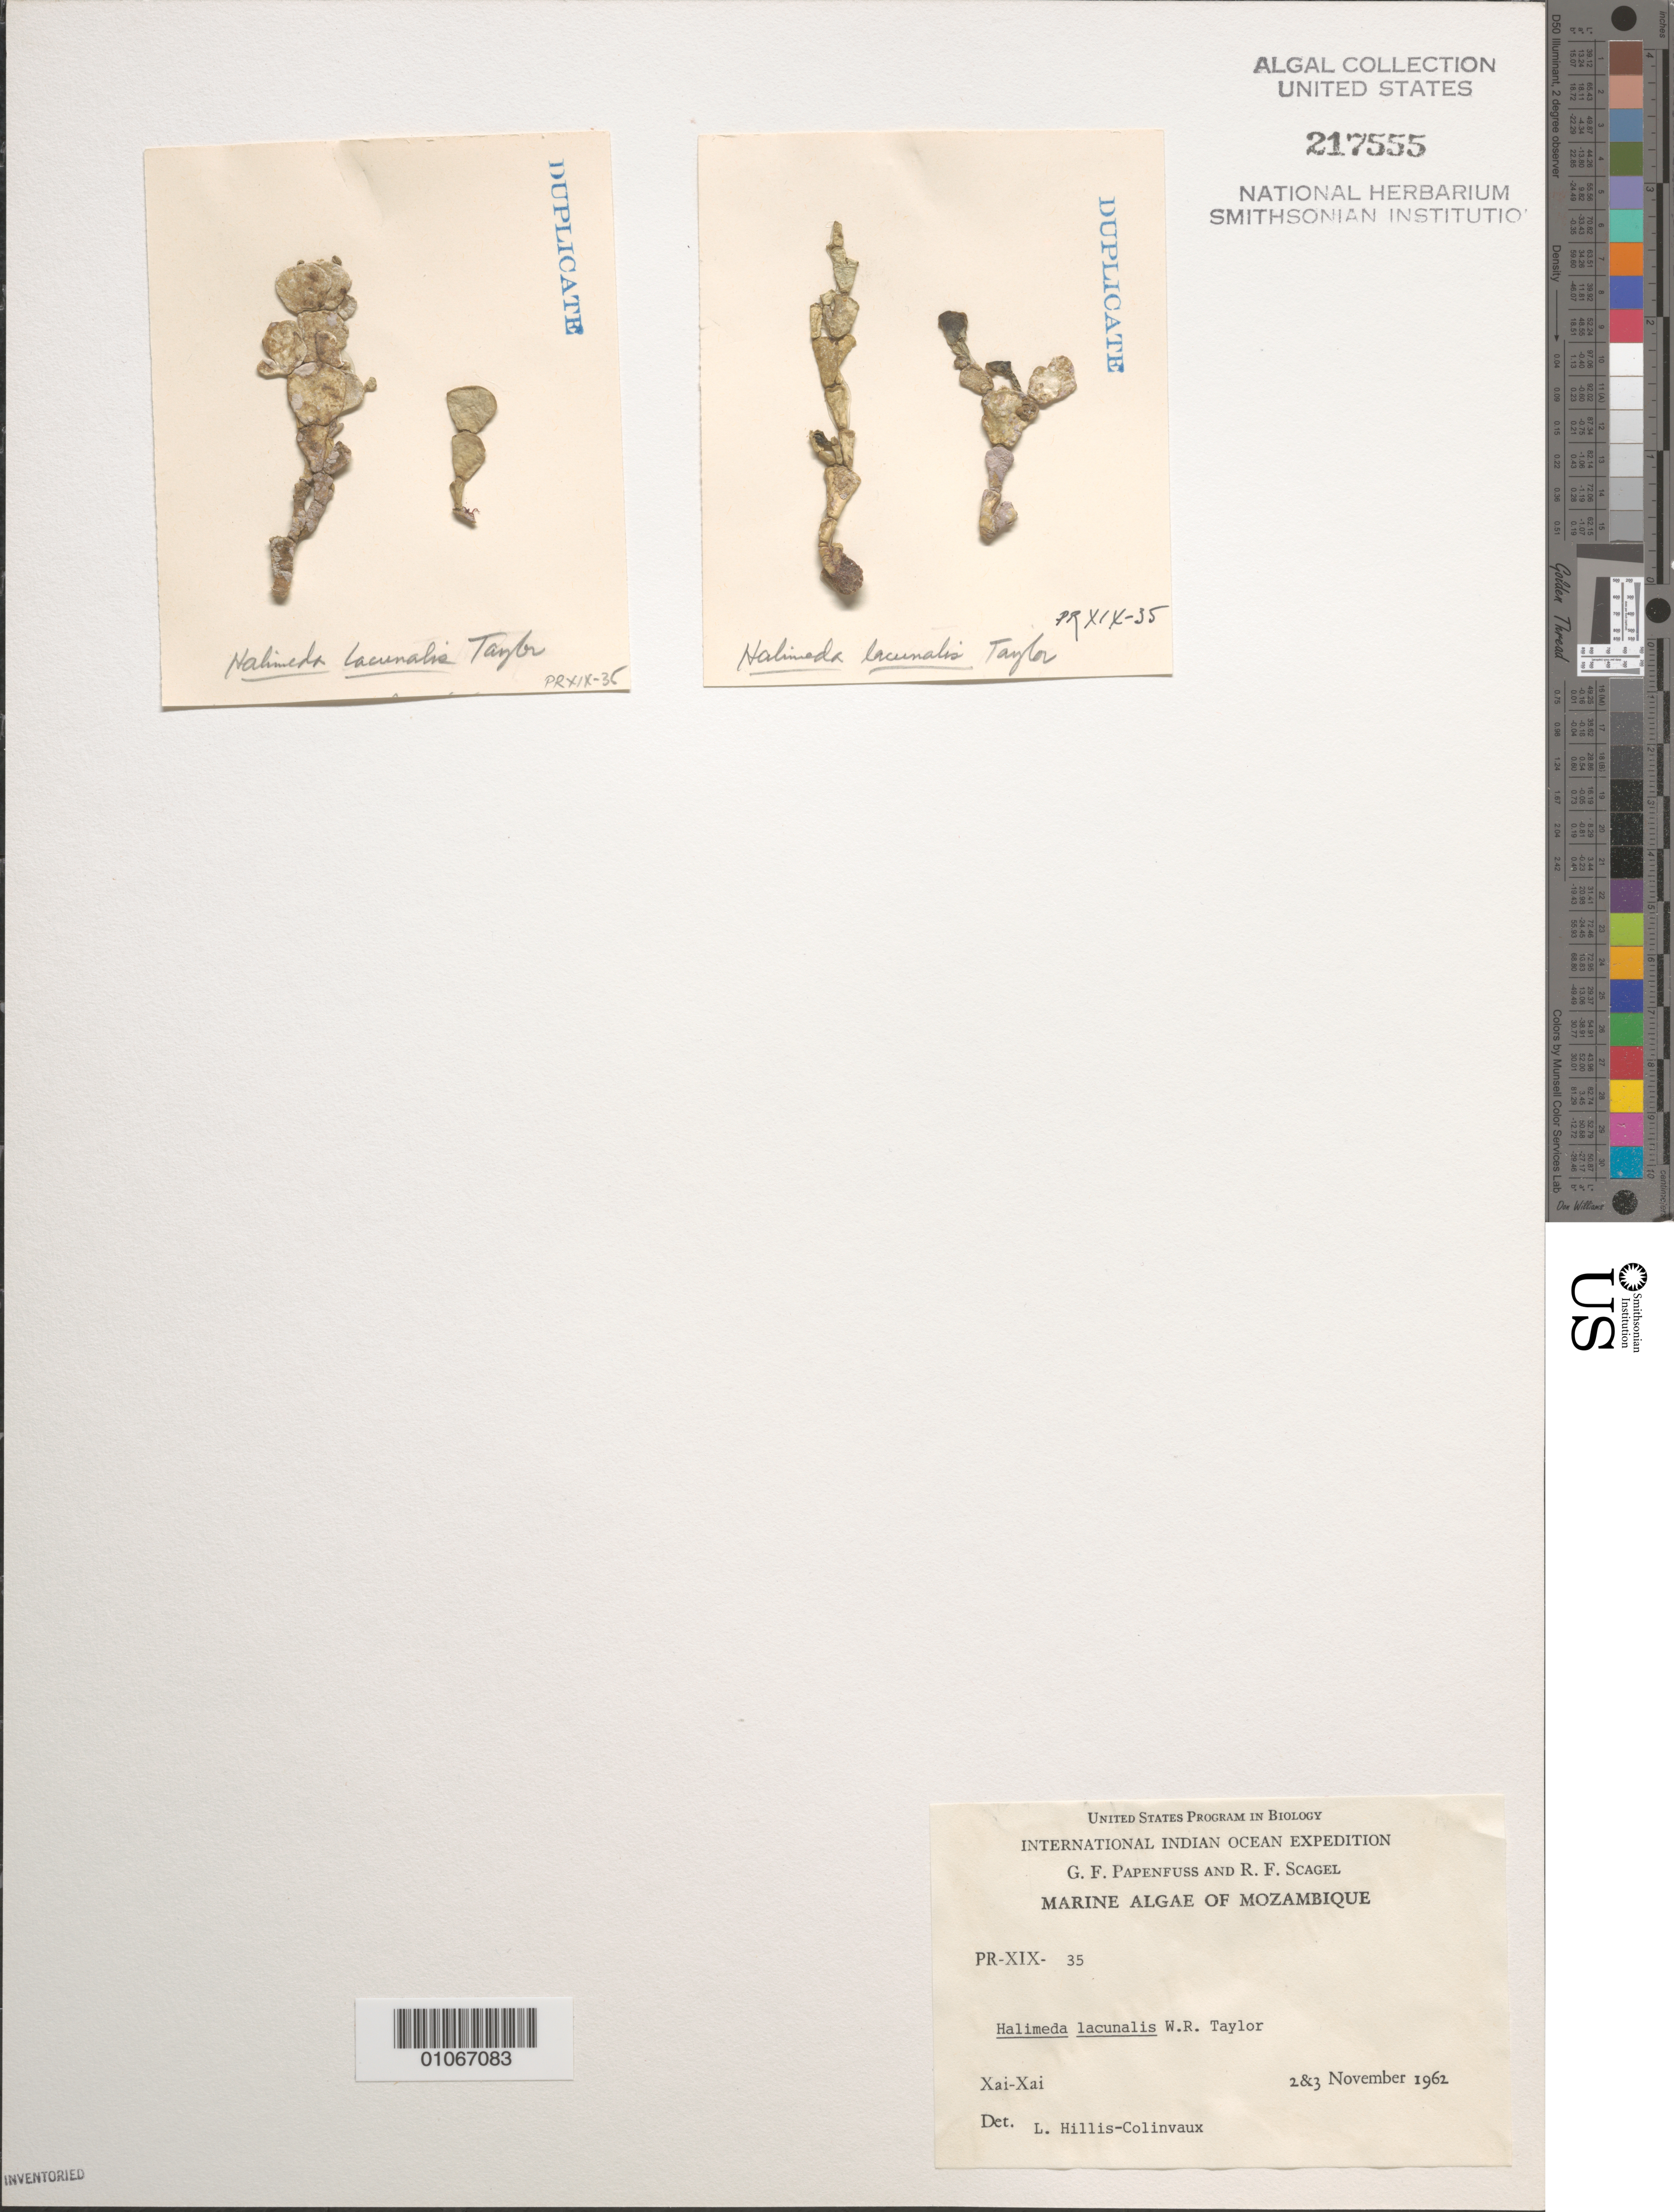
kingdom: Plantae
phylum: Chlorophyta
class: Ulvophyceae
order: Bryopsidales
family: Halimedaceae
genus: Halimeda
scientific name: Halimeda lacunalis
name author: W.R. Taylor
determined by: Hillis-Colinvaux, L.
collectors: G. Papenfuss & R. F. Scagel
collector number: PR-XIX-35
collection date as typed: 02 Nov 1962 and 03 Nov 1962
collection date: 1962-11-02,1962-11-03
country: Mozambique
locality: Xai-Xai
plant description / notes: International Indian Ocean Expedition, 1962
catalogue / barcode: US 217555